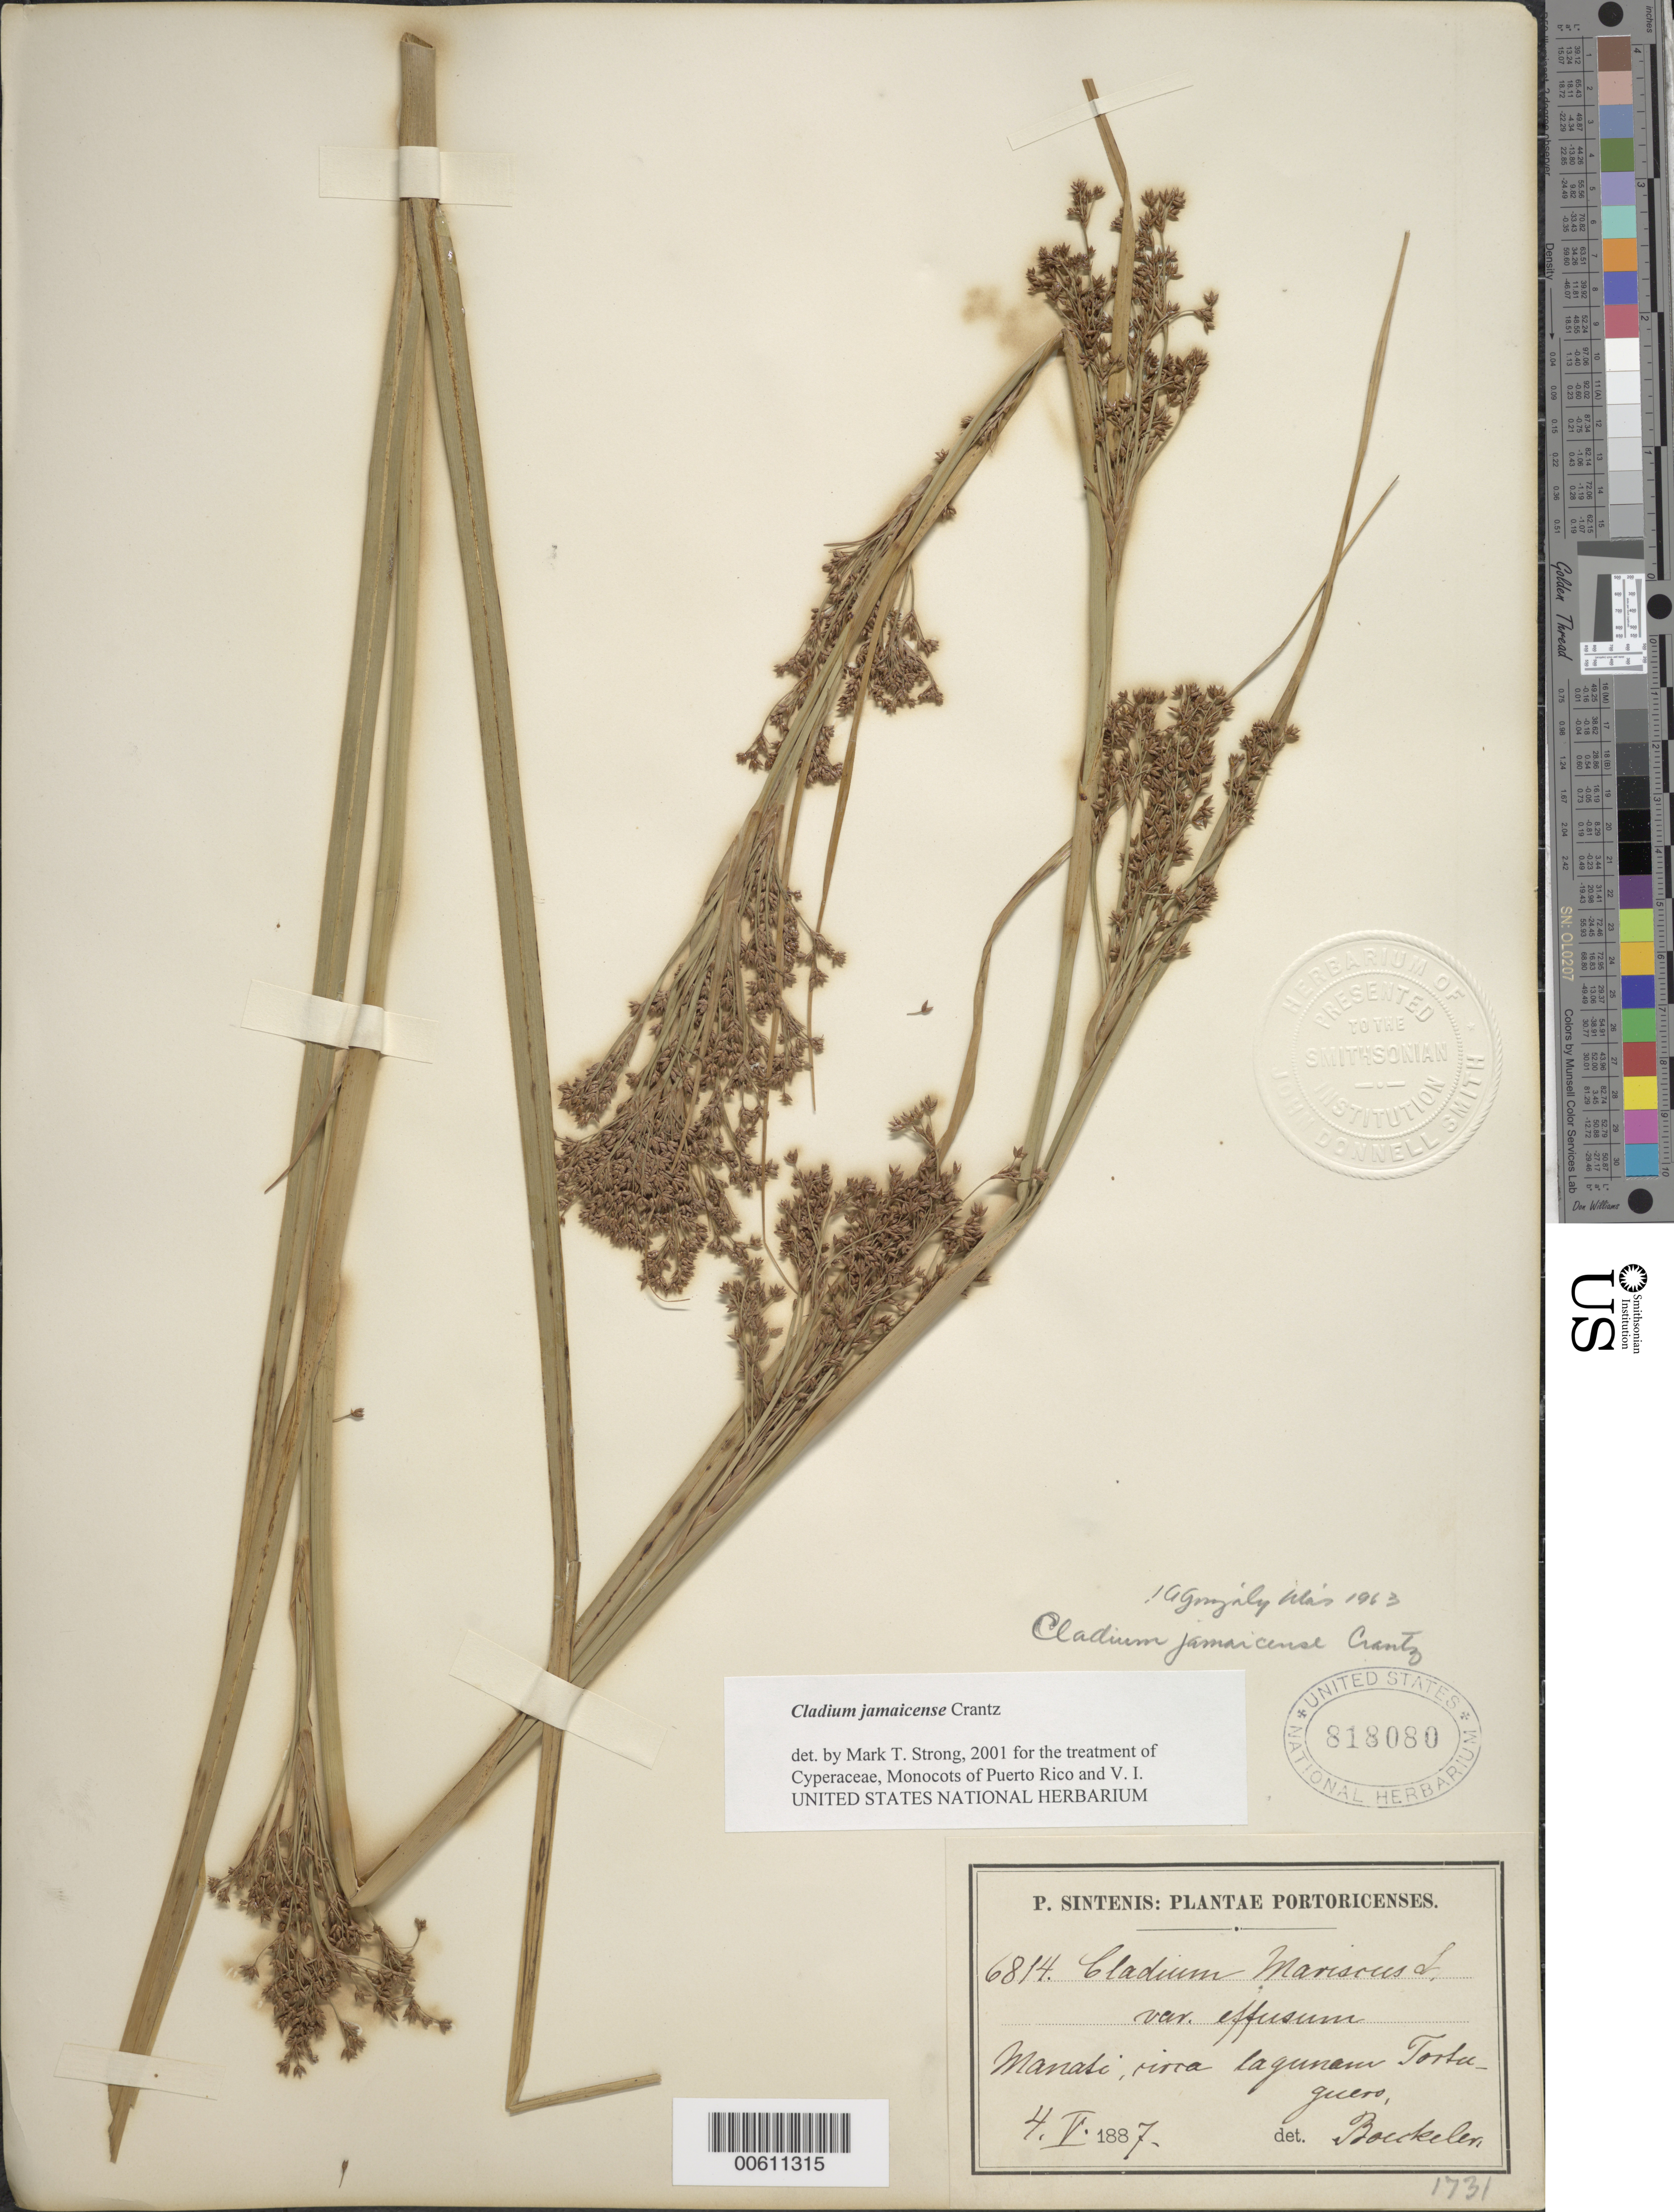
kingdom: Plantae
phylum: Tracheophyta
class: Liliopsida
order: Poales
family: Cyperaceae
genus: Cladium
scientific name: Cladium jamaicense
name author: Crantz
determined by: Strong, M. T., (US), Smithsonian Institution - National Museum of Natural History (UNITED STATES)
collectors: P. Sintenis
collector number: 6814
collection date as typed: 04 May 1887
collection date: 1887-05-04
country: Puerto Rico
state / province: Manatí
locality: Manatí: circa Lagunam Tortuguero.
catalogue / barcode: US 818080